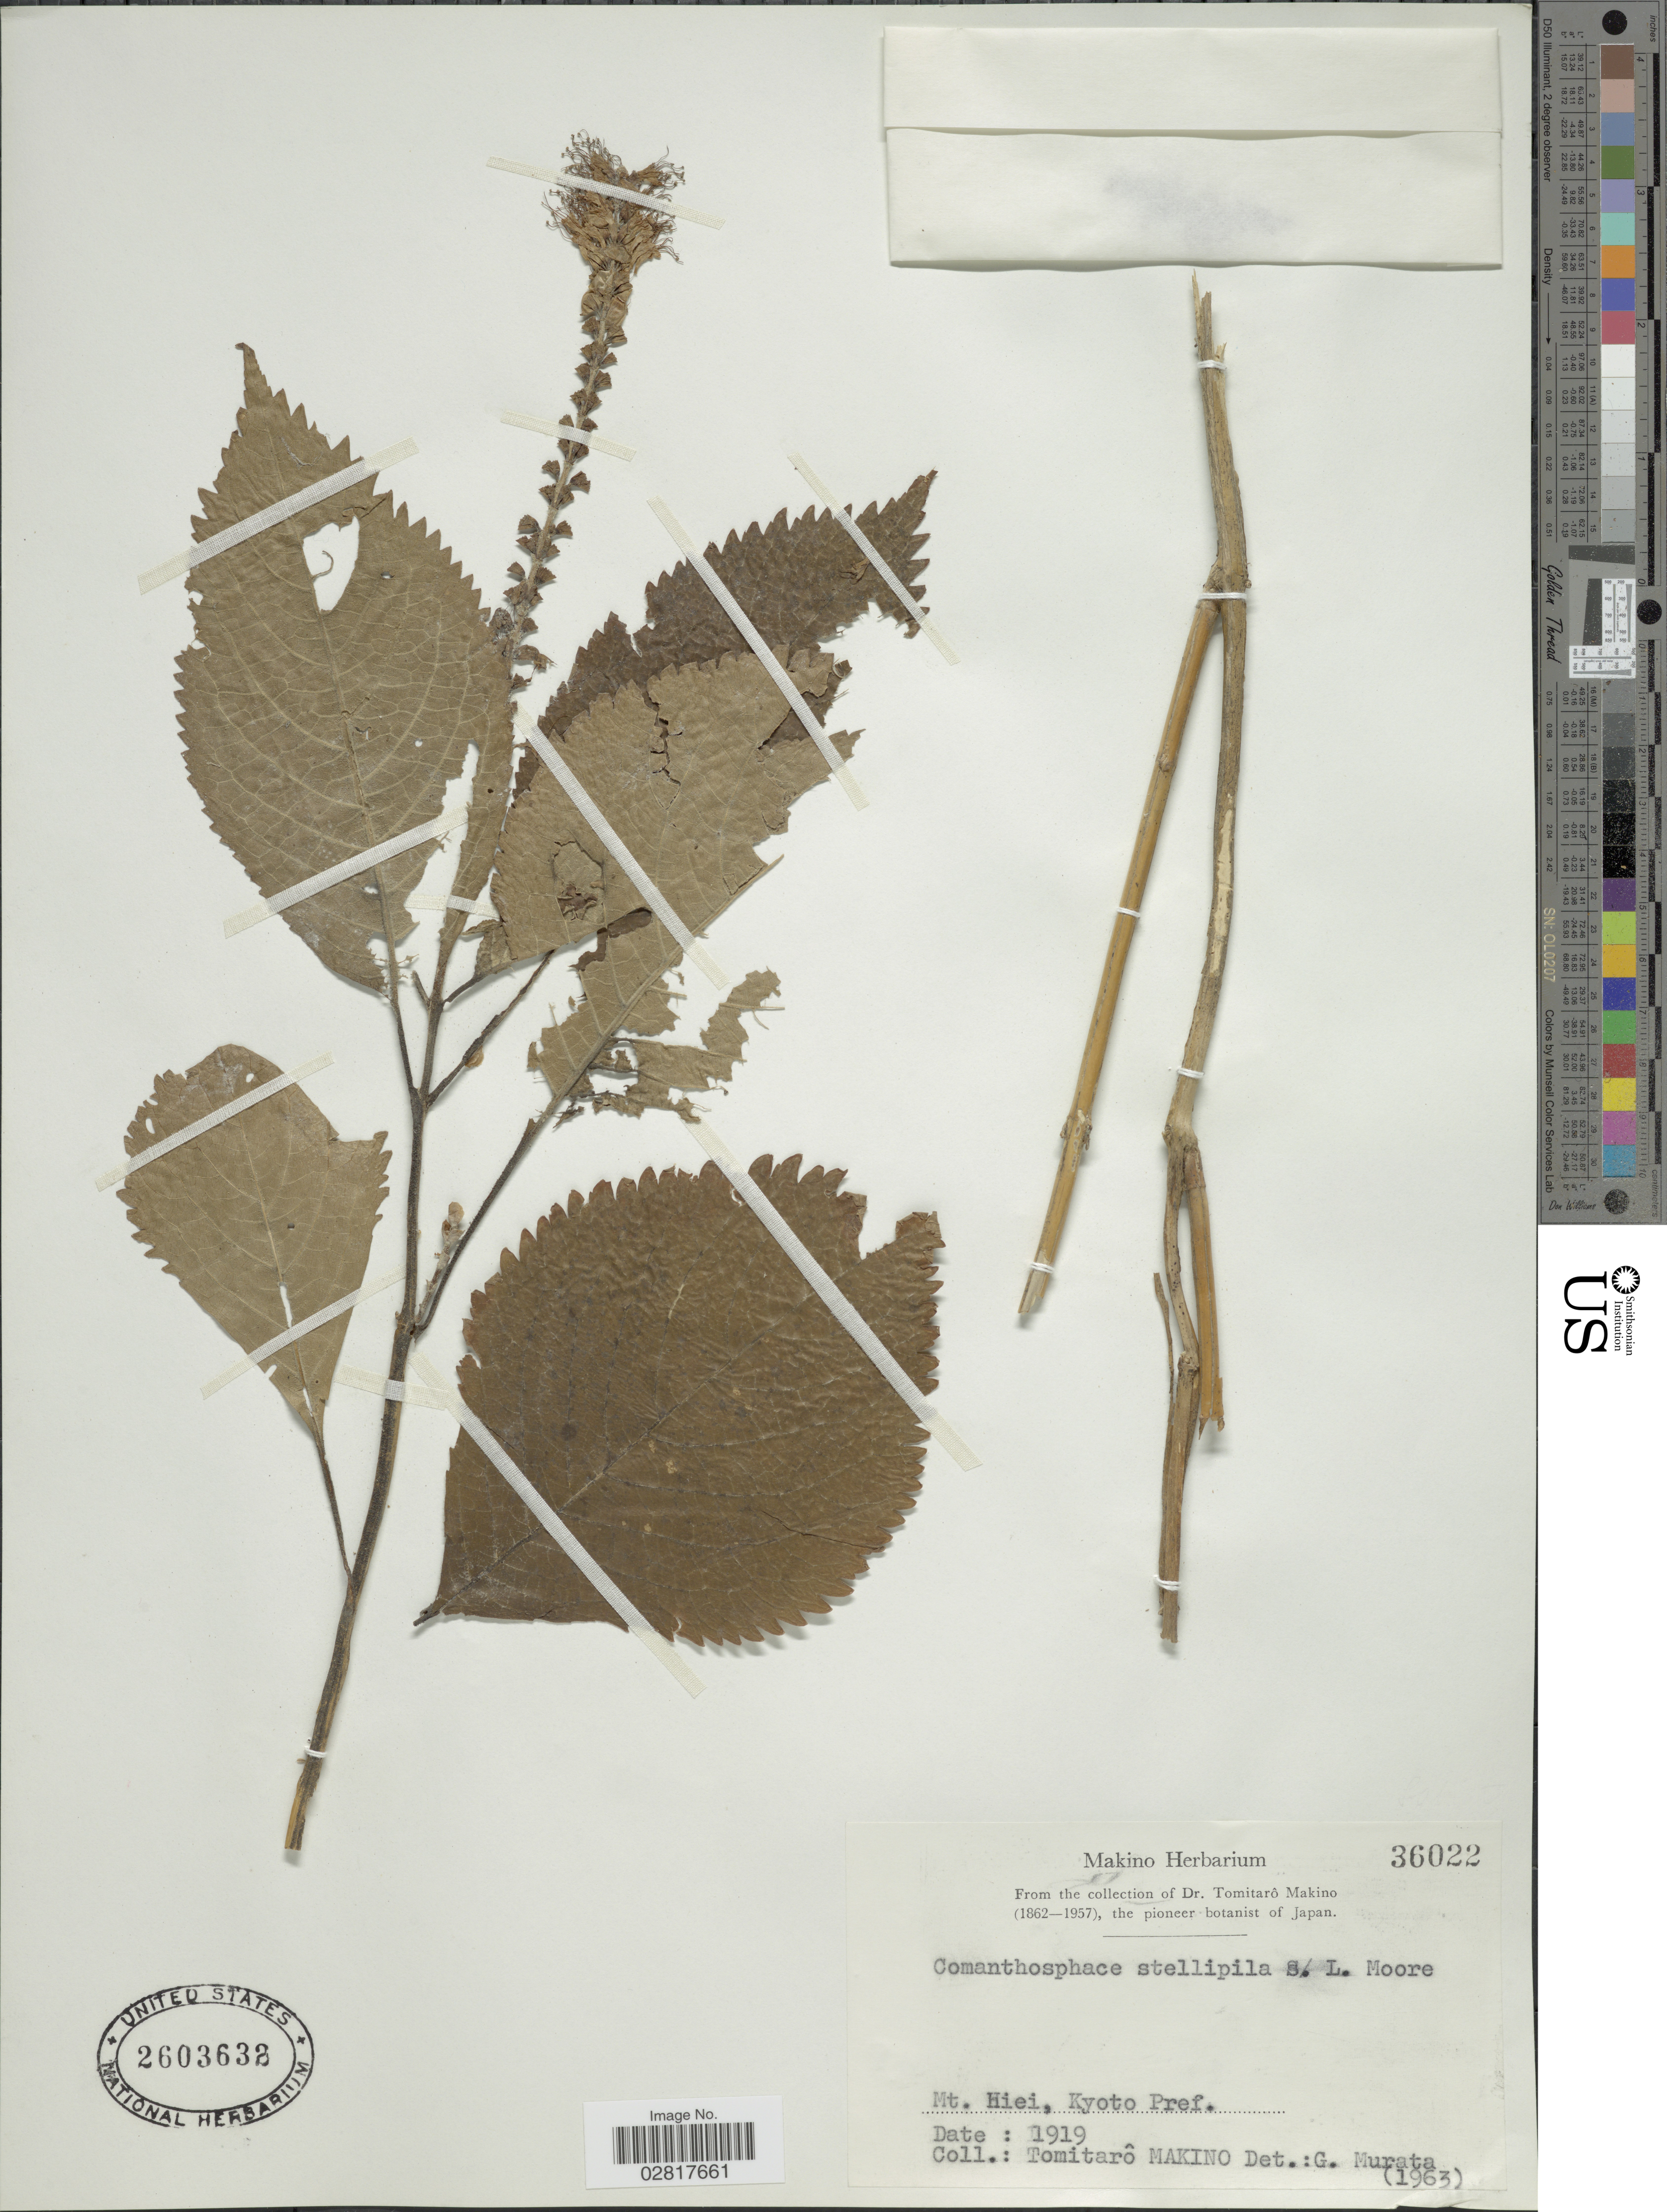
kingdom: Plantae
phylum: Tracheophyta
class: Magnoliopsida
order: Lamiales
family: Lamiaceae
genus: Comanthosphace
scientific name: Comanthosphace stellipila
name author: (Miq.) S. Moore ex Briq.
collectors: T. Makino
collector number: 36022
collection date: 1919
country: Japan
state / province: Kyoto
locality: Mt. Hiei, Kyoto Pref.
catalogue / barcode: US 2603632